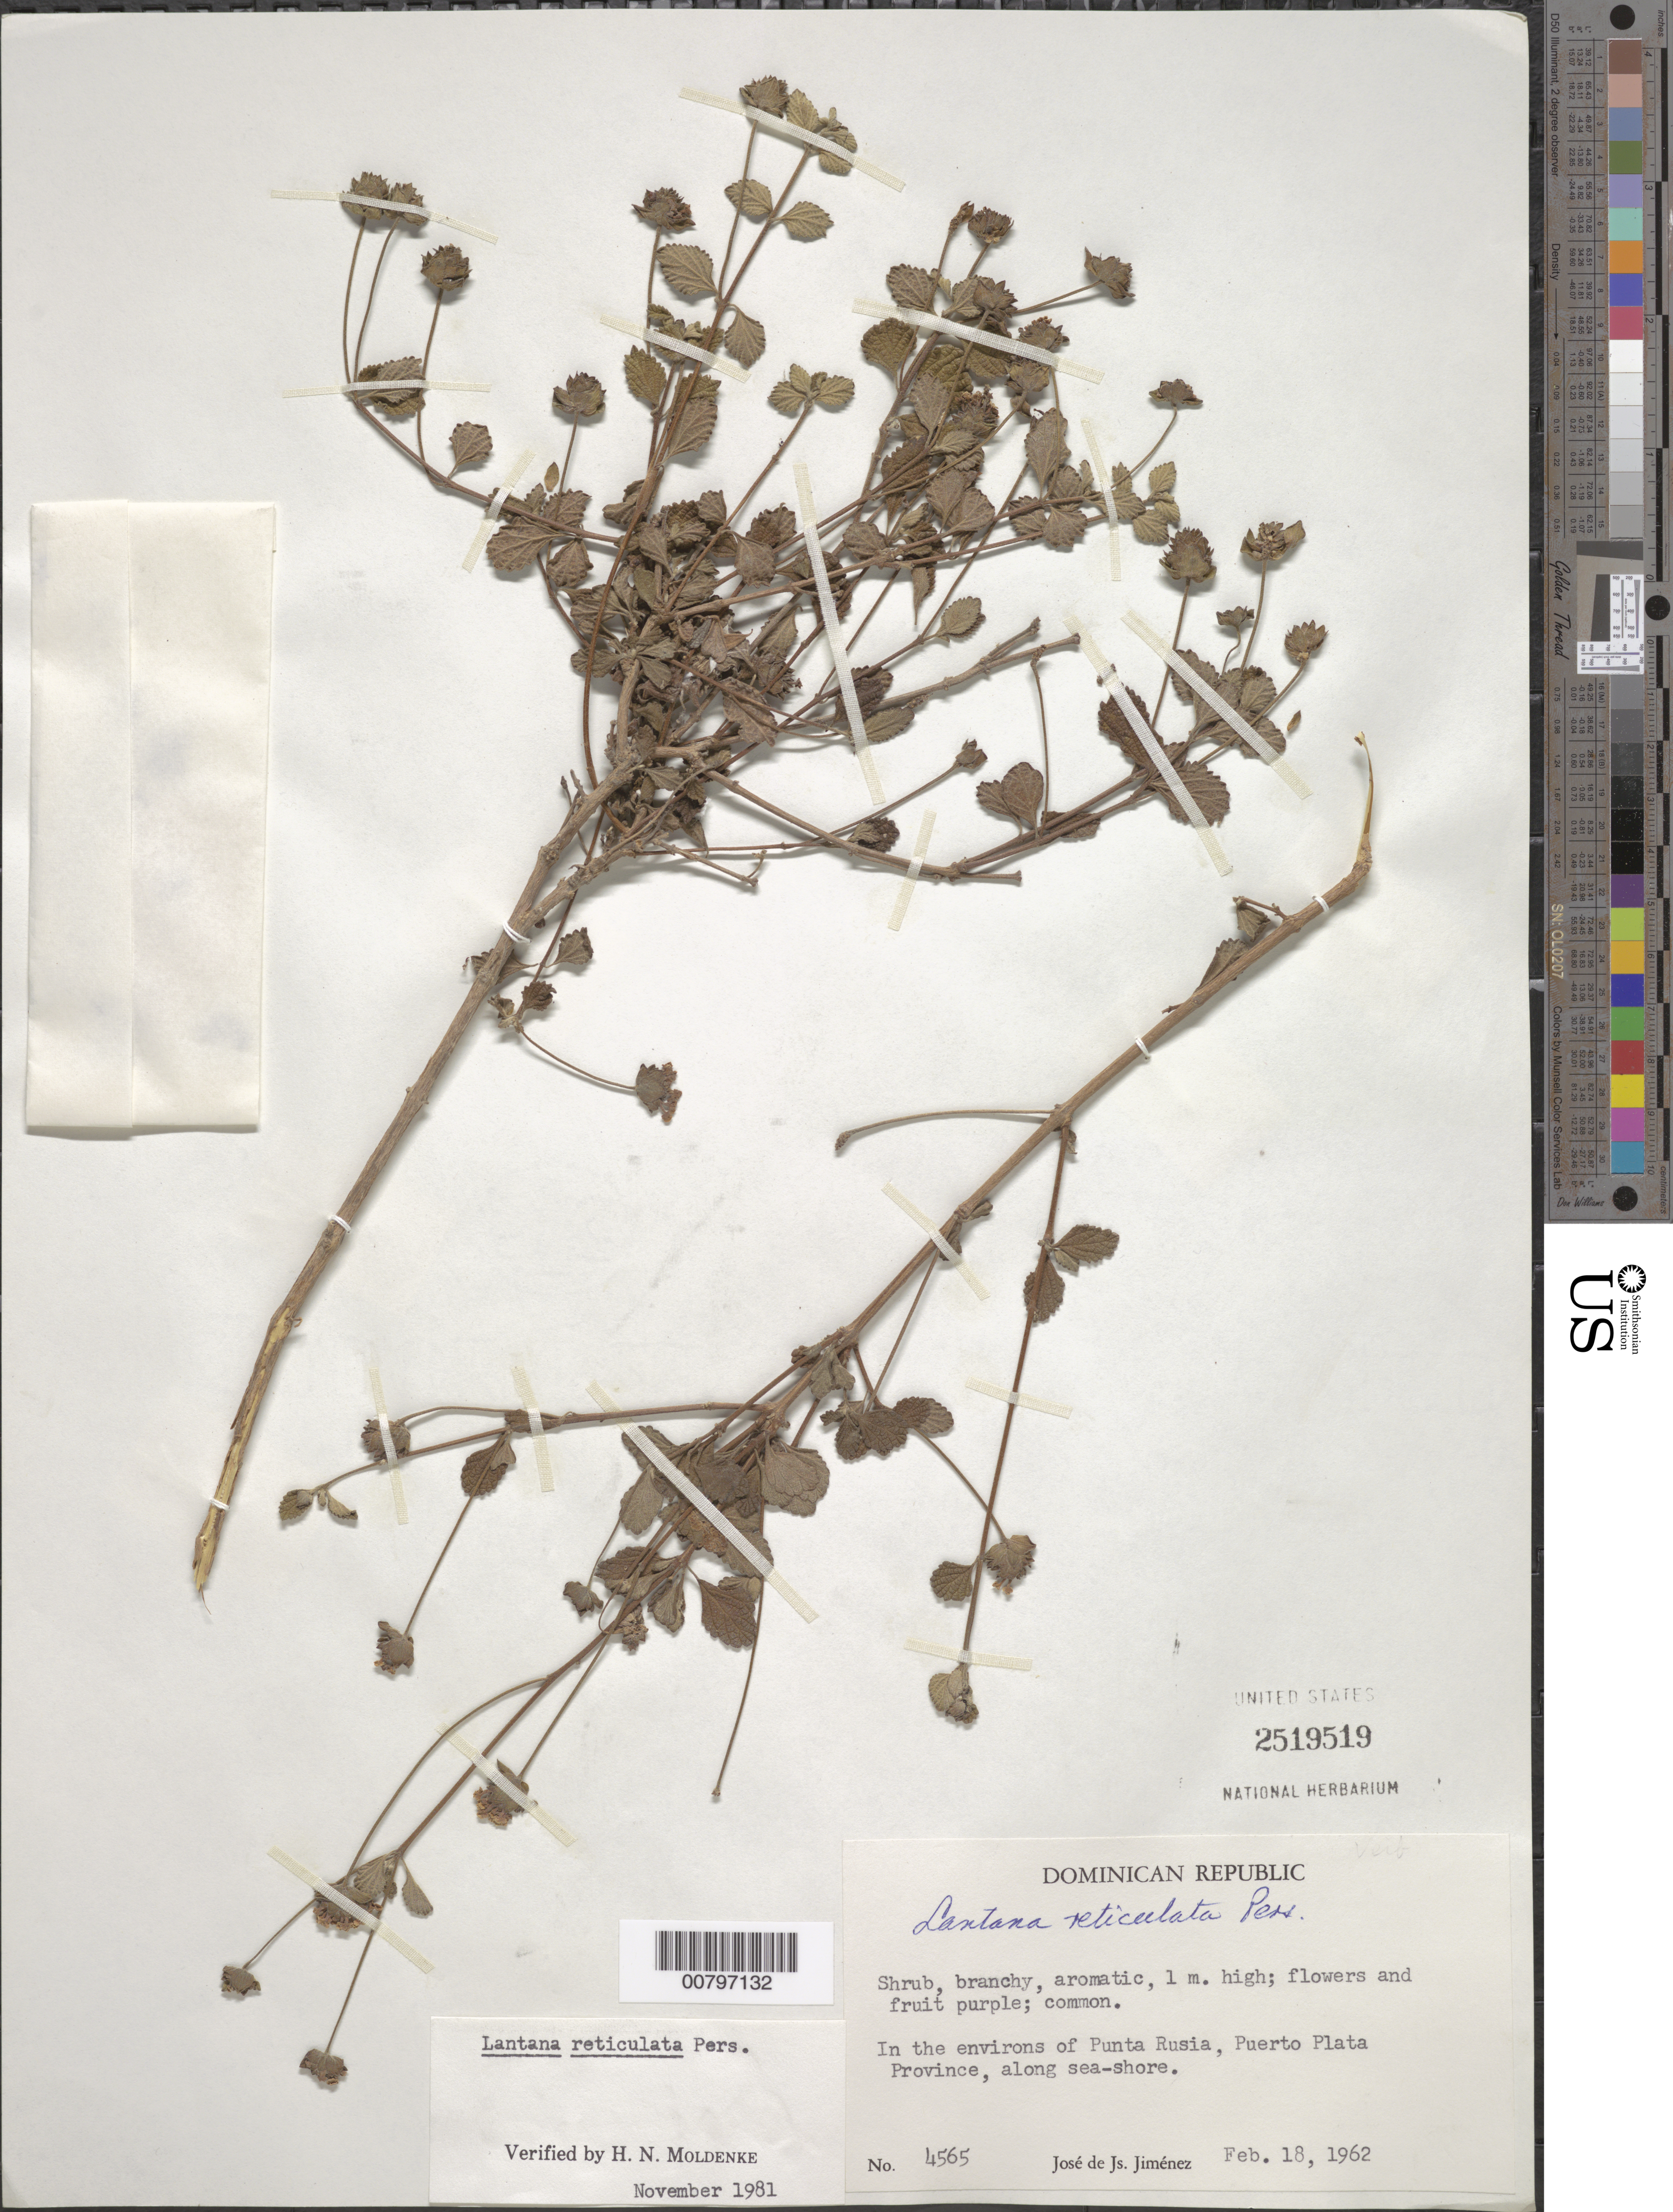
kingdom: Plantae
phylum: Tracheophyta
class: Magnoliopsida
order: Lamiales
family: Verbenaceae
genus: Lantana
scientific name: Lantana reticulata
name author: Pers.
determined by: Moldenke, H. N.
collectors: J. J. Jiménez Almonte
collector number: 4565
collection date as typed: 18 Feb 1962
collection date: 1962-02-18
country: Dominican Republic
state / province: Puerto Plata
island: Hispaniola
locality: Punta Rusia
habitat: Along seashore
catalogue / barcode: US 2519519